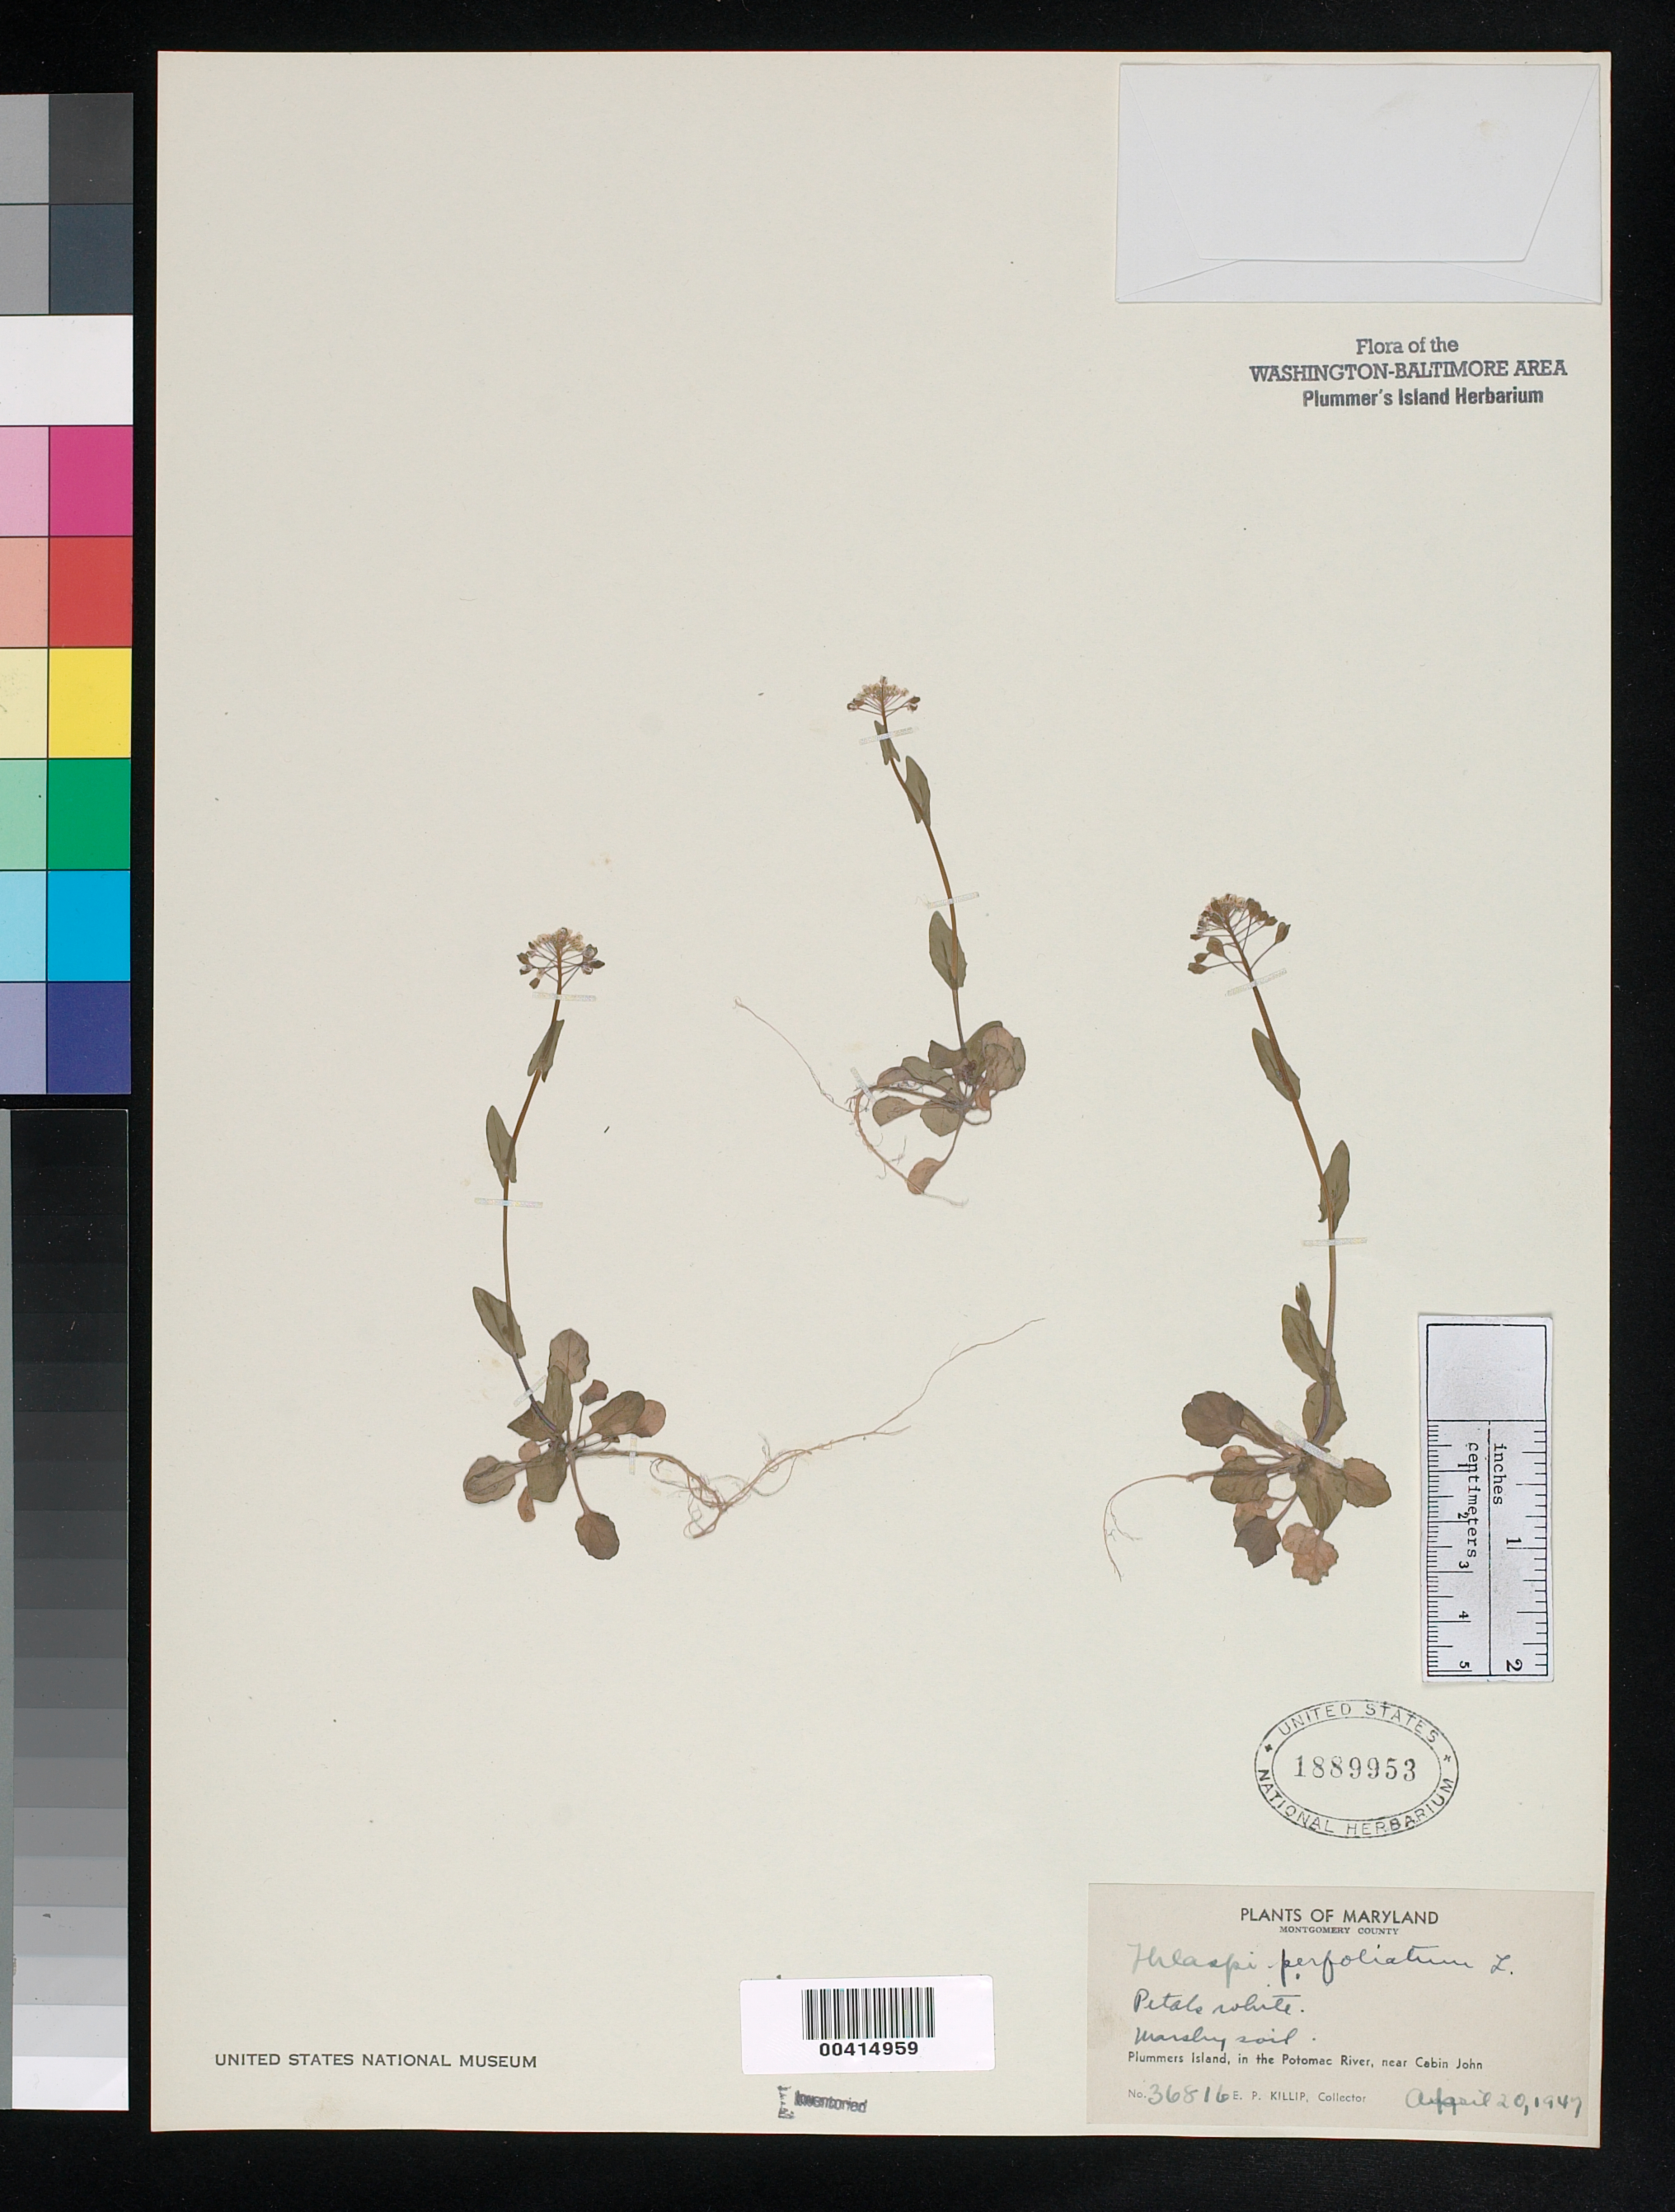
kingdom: Plantae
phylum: Tracheophyta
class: Magnoliopsida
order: Brassicales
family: Brassicaceae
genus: Microthlaspi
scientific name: Microthlaspi perfoliatum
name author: (L.) F.K. Mey.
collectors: E. P. Killip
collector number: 36816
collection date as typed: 20 Apr 1947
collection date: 1947-04-20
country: United States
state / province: Maryland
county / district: Montgomery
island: Plummers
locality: Plummer's Island C. & O. Canal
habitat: Marshy soil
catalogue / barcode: US 1889953